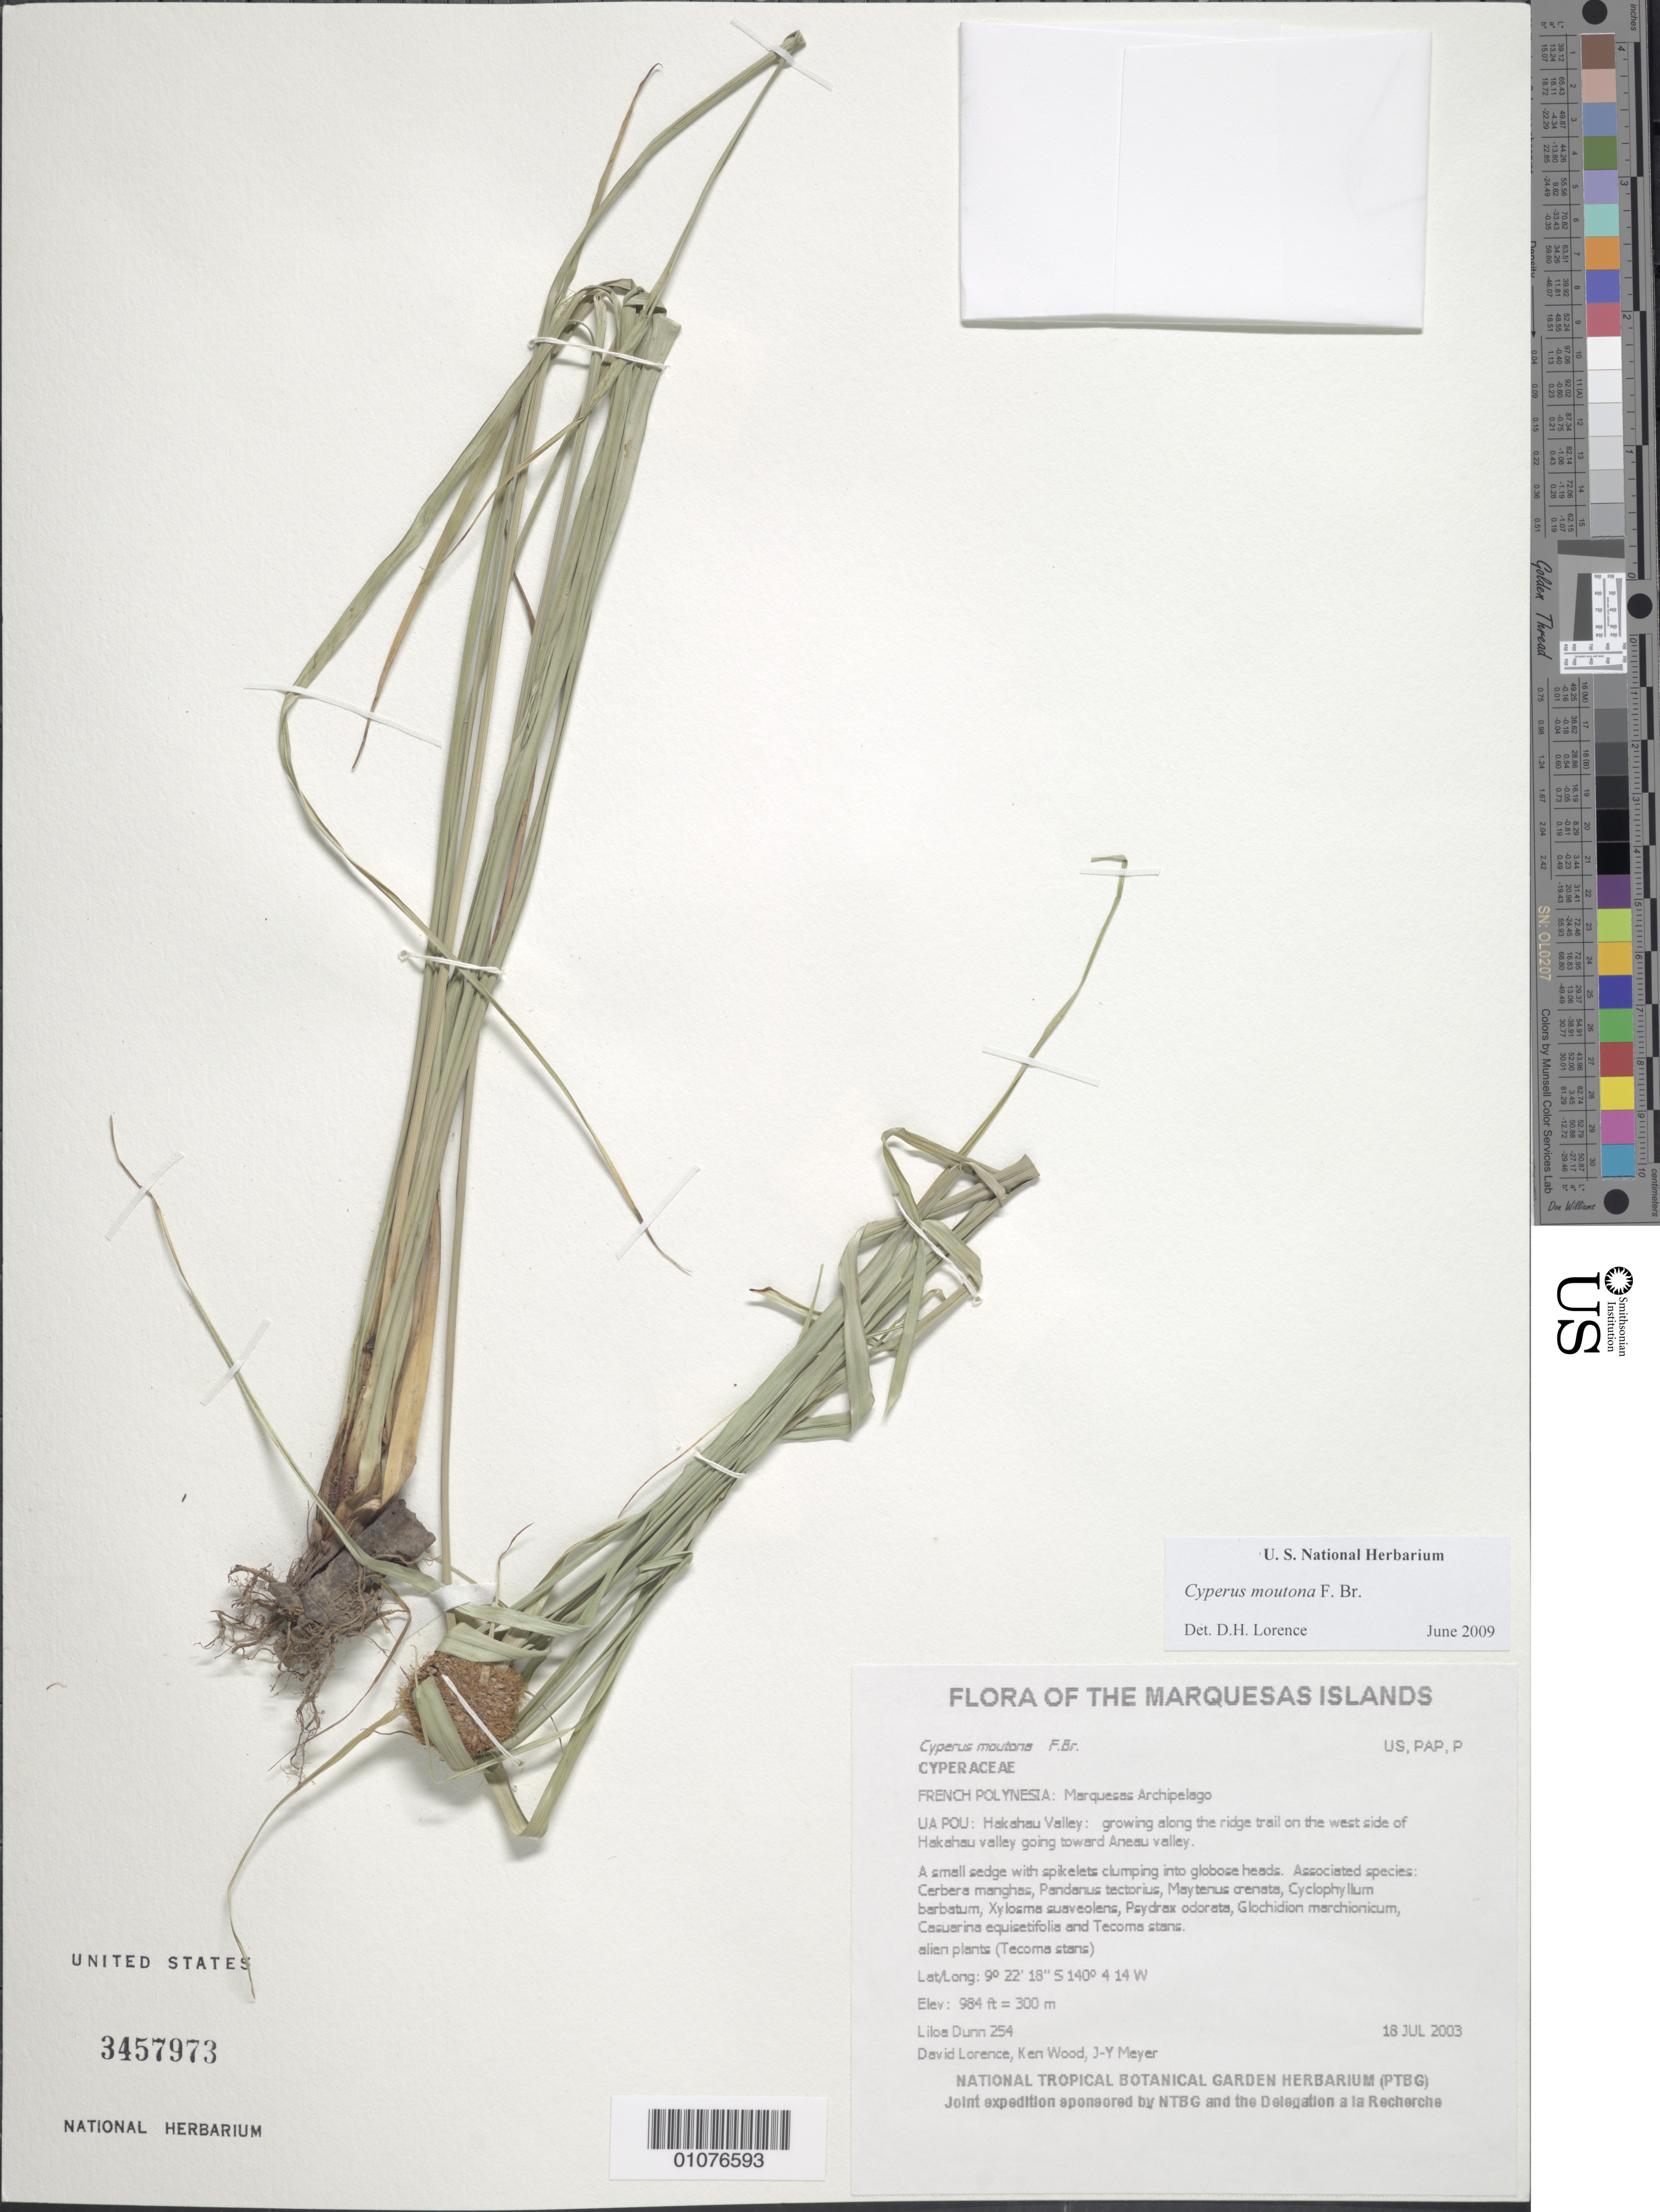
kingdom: Plantae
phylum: Tracheophyta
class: Liliopsida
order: Poales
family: Cyperaceae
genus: Cyperus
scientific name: Cyperus moutona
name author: F. Br.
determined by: Lorence, David H., (PTBG), National Tropical Botanical Garden (UNITED STATES)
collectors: L. Dunn, D. Lorence, K. R. Wood & J.-Y. Meyer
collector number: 254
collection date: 2003-07-18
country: French Polynesia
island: Ua Pou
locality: Hakahau Valley: growing along the ridge trail on the west side of Hakahau valley going toward Aneau valley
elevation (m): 300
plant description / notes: Alien plants (Tecoma stans)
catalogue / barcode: US 3457973